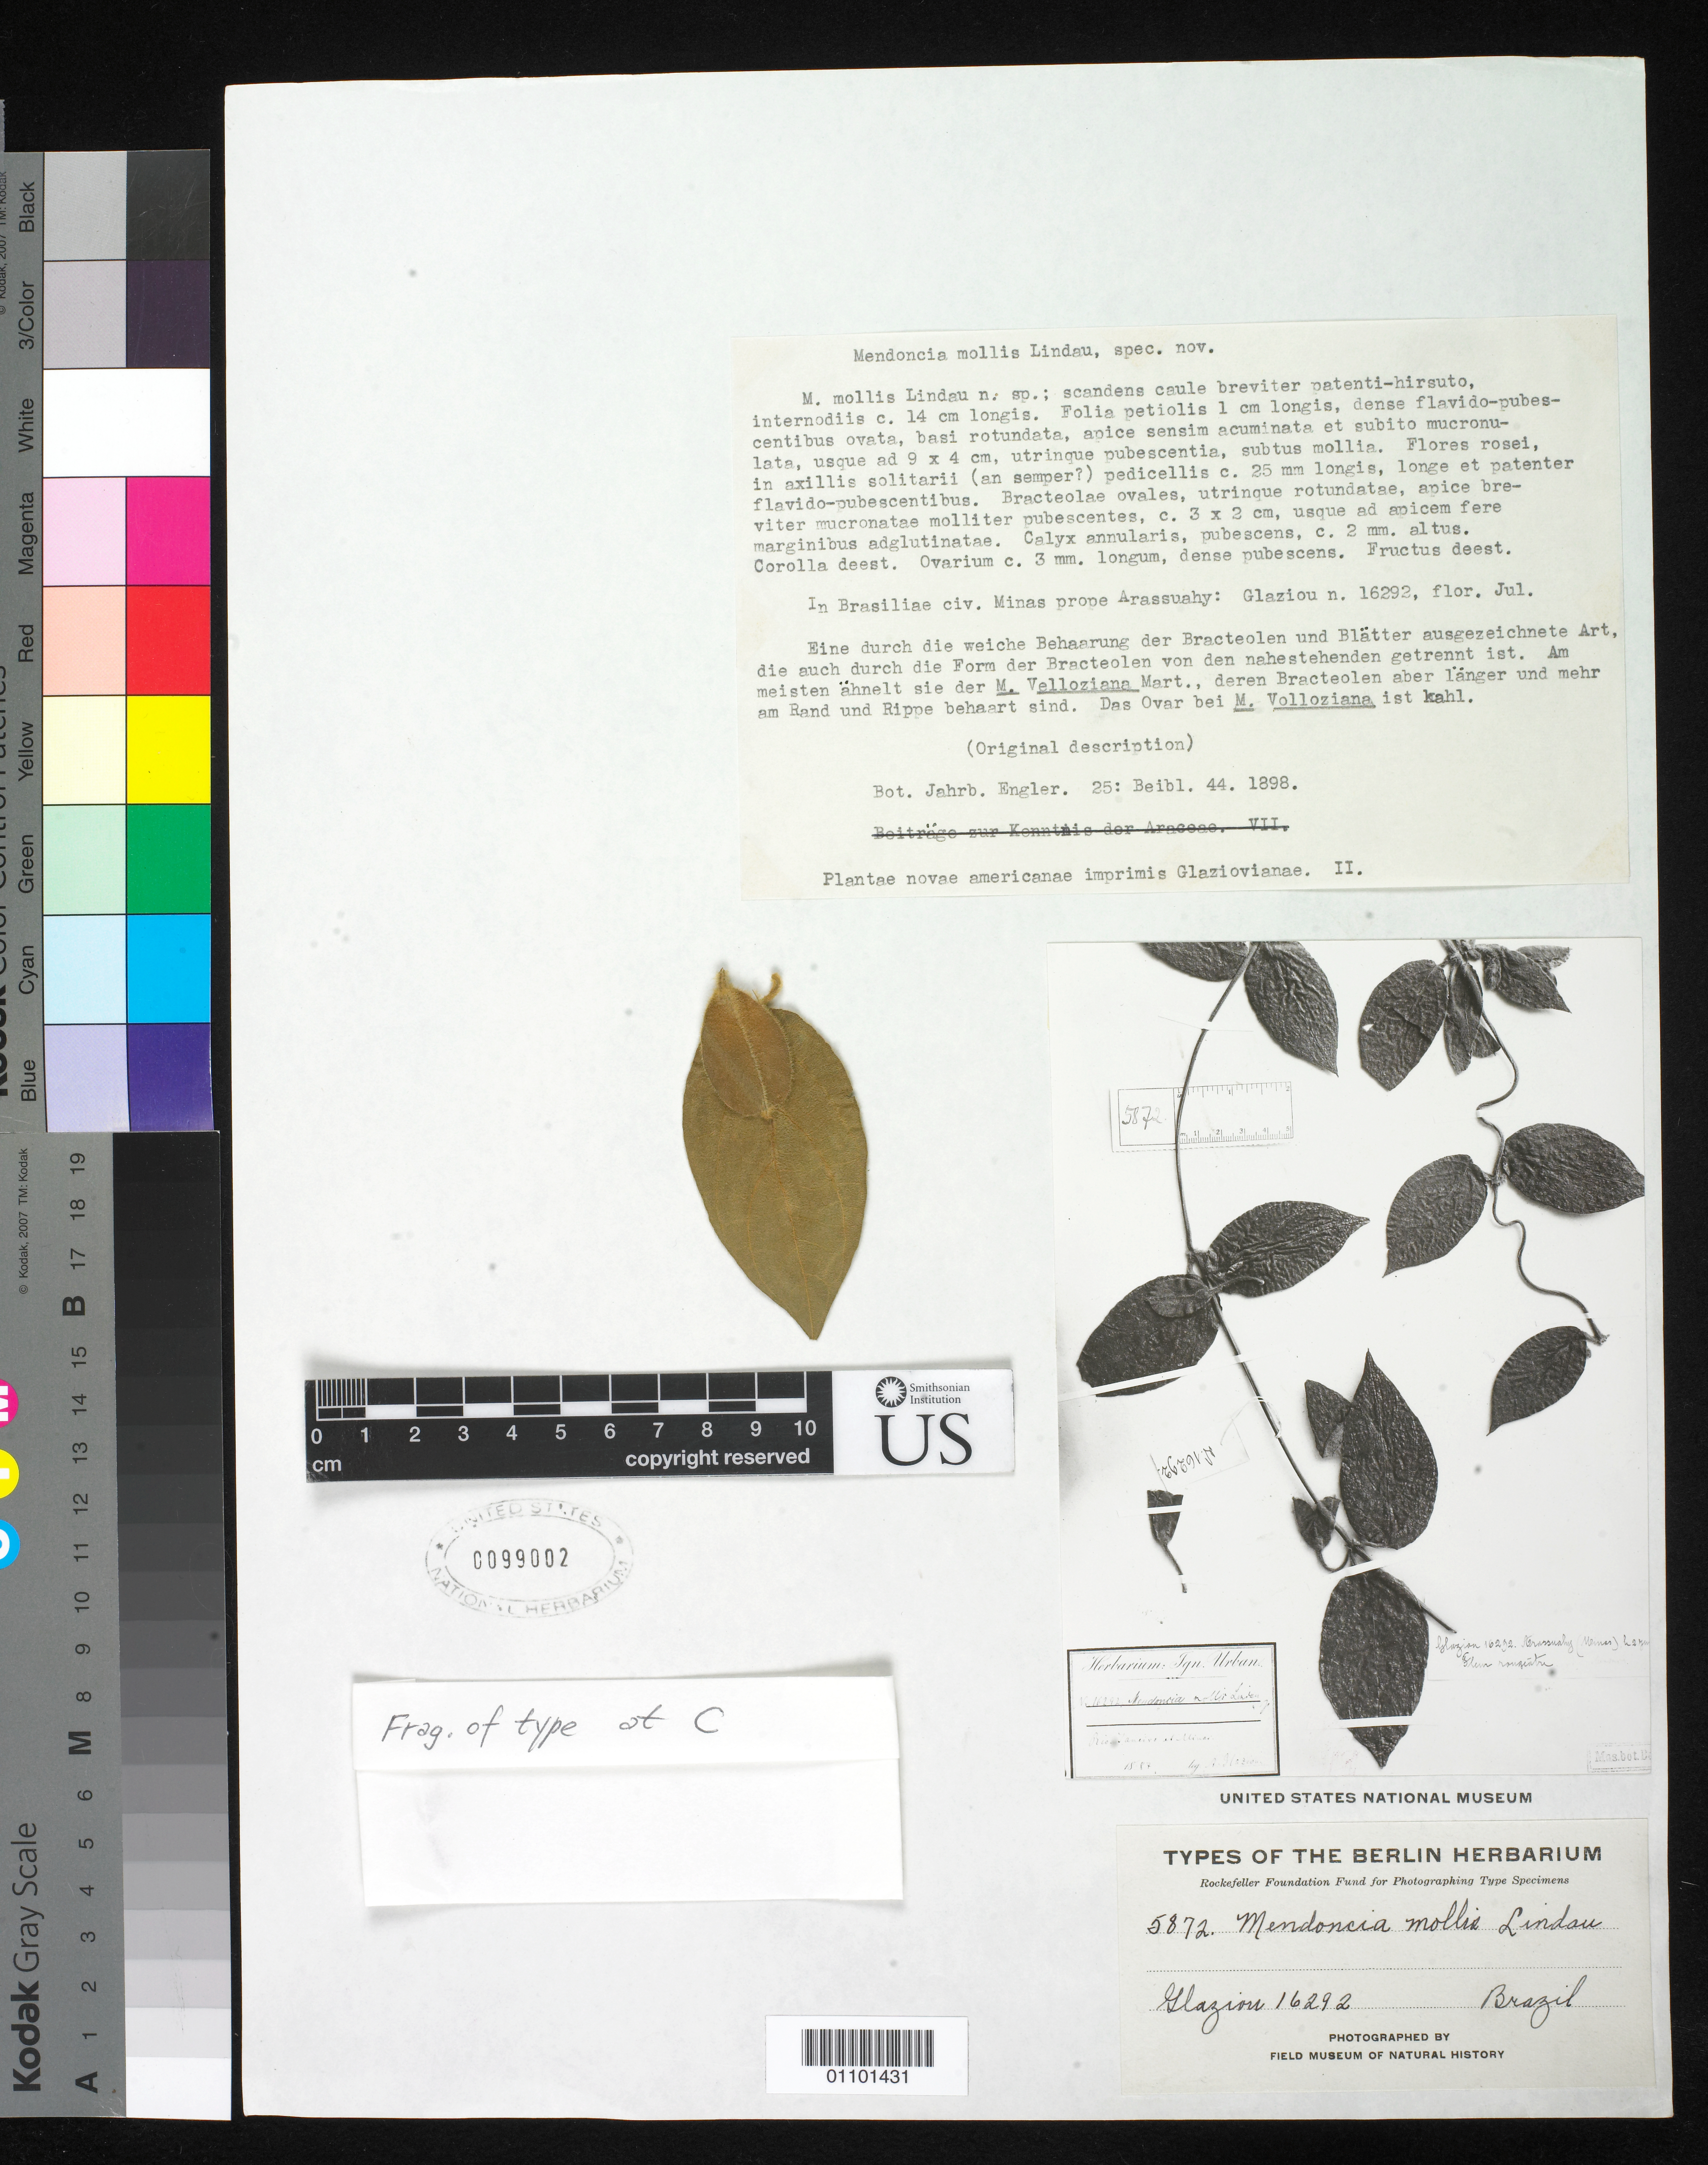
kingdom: Plantae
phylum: Tracheophyta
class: Magnoliopsida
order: Lamiales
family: Acanthaceae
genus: Mendoncia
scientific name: Mendoncia mollis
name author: Lindau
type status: Isotype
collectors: A. F. M. Glaziou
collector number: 16292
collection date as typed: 1887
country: Brazil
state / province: Rio de Janeiro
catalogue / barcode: US 99002